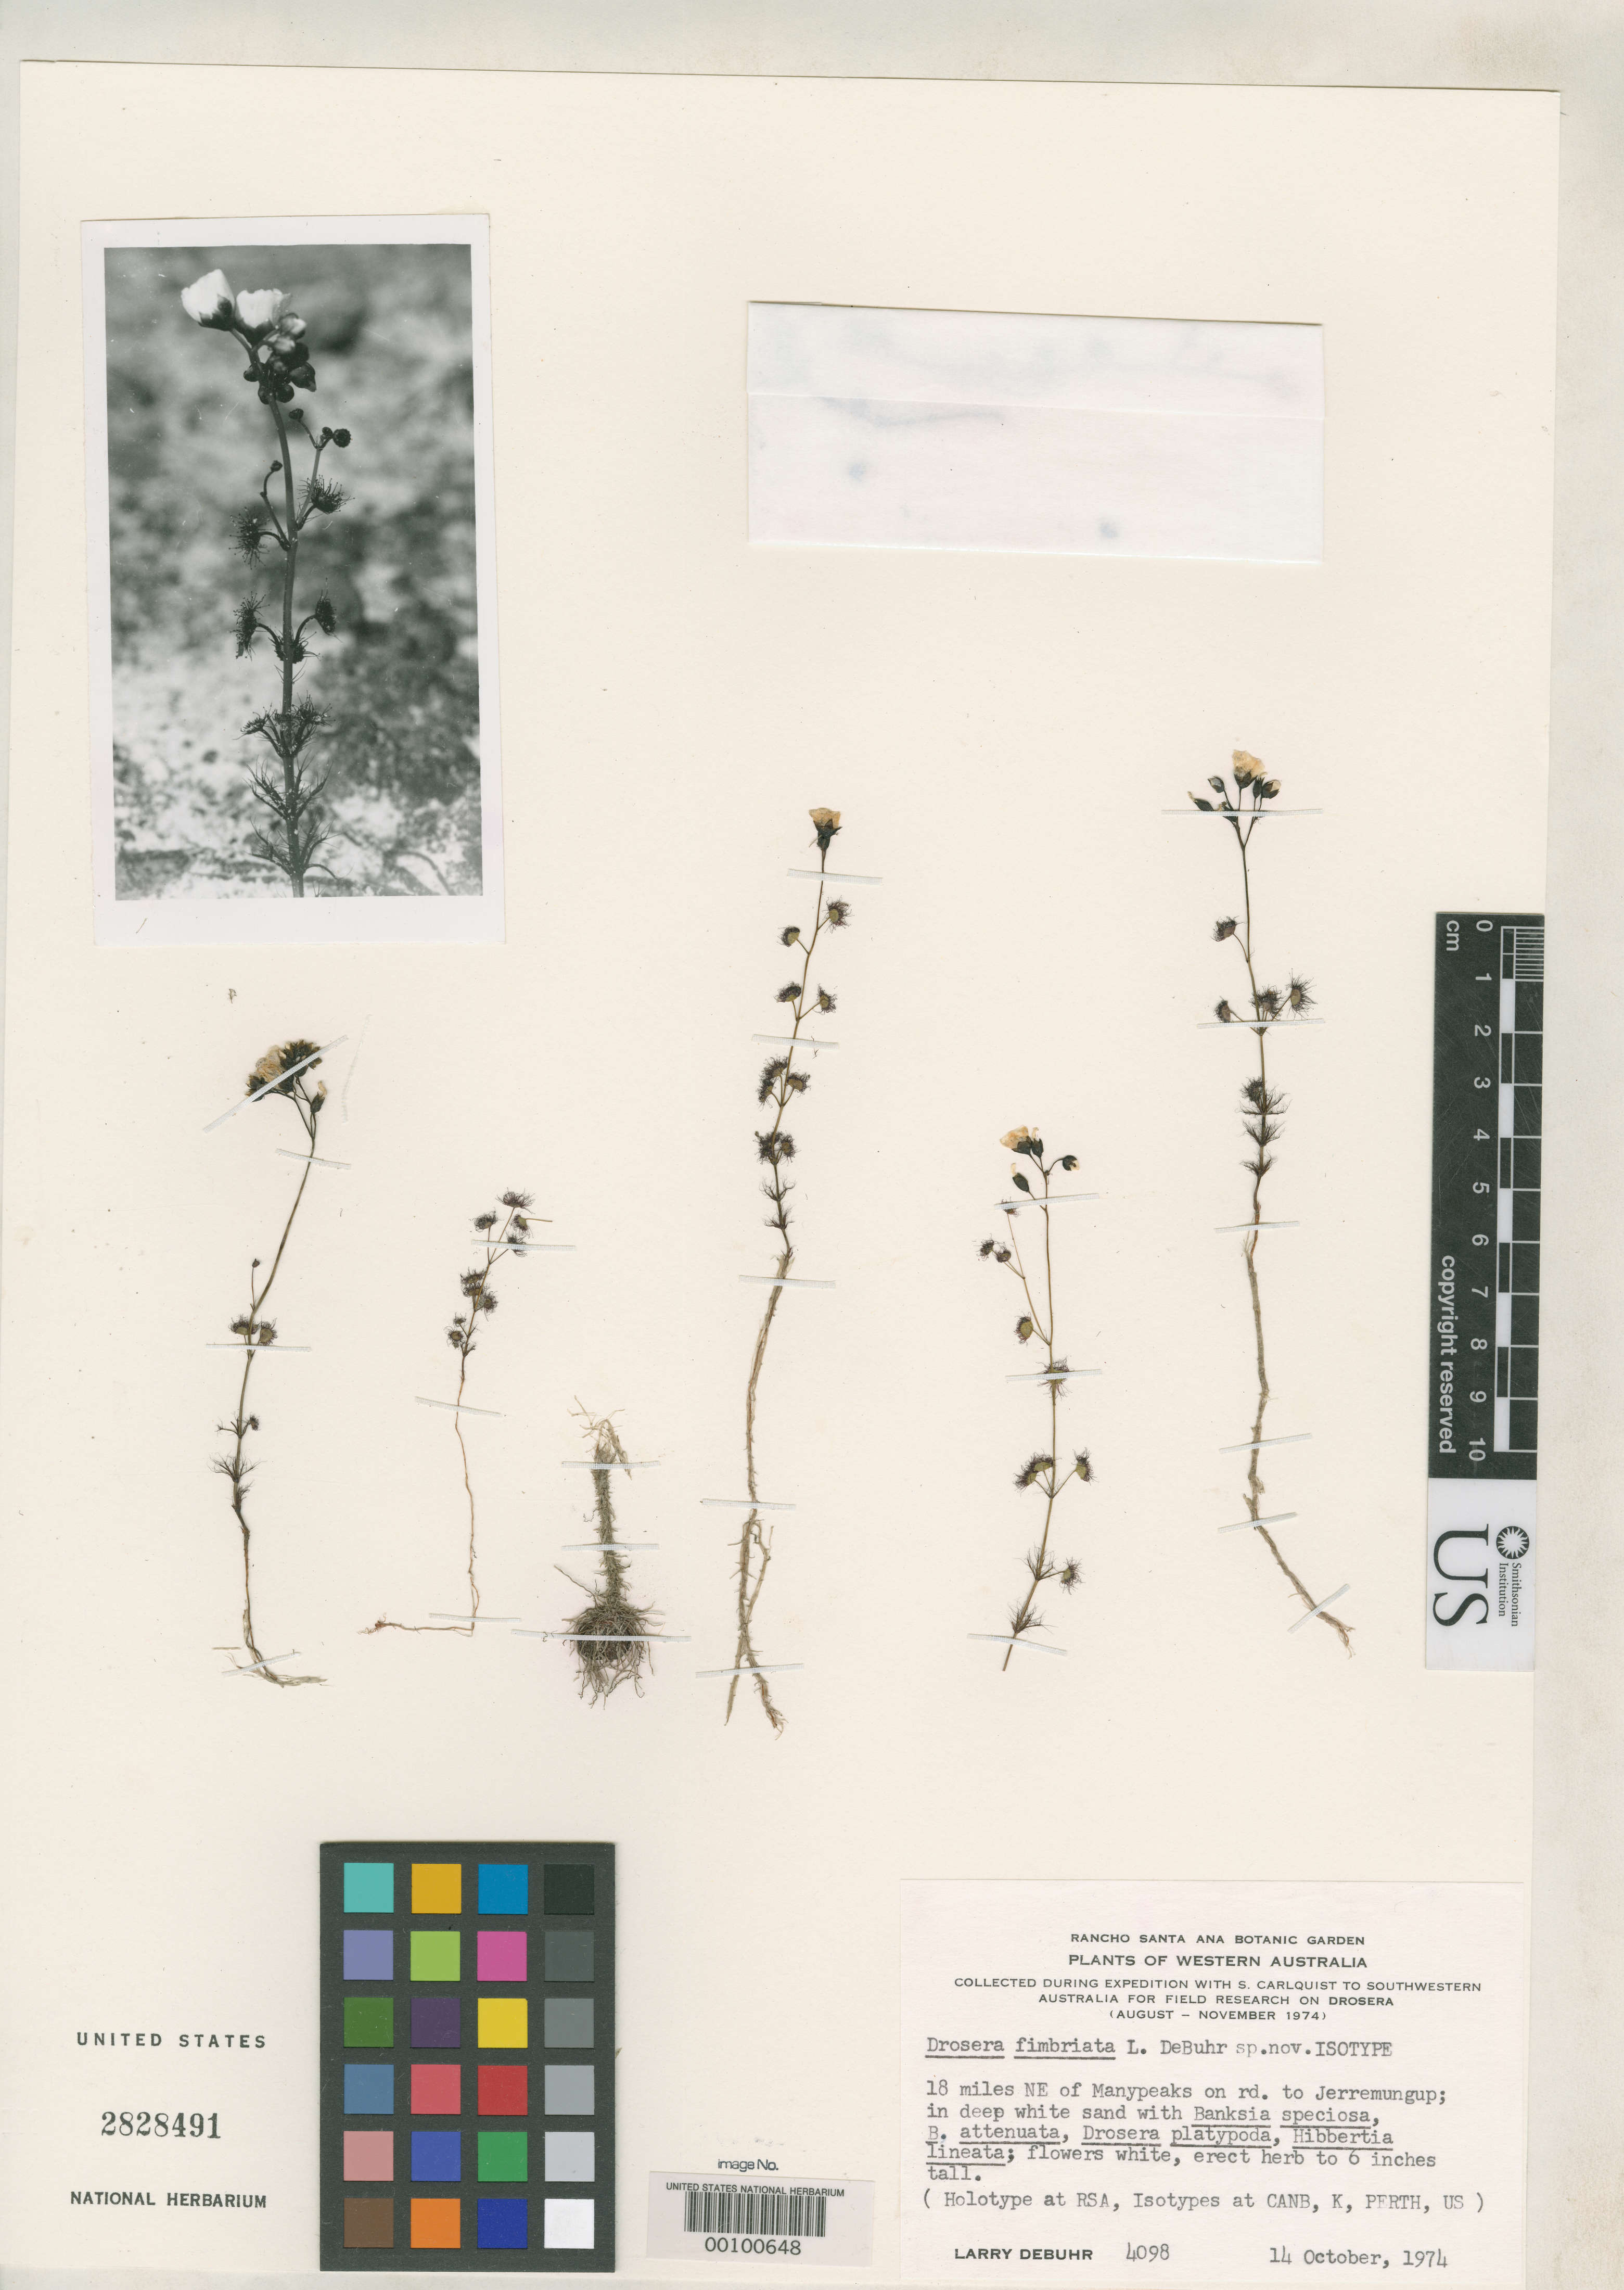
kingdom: Plantae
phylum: Tracheophyta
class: Magnoliopsida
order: Caryophyllales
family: Droseraceae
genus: Drosera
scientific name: Drosera fimbriata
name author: de Buhr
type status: Isotype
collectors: L. de Buhr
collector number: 4098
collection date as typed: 14 Oct 1974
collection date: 1974-10-14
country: Australia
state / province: Western Australia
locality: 18 miles NW of Manypeaks on road to Jerremungup.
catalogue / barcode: US 2828491